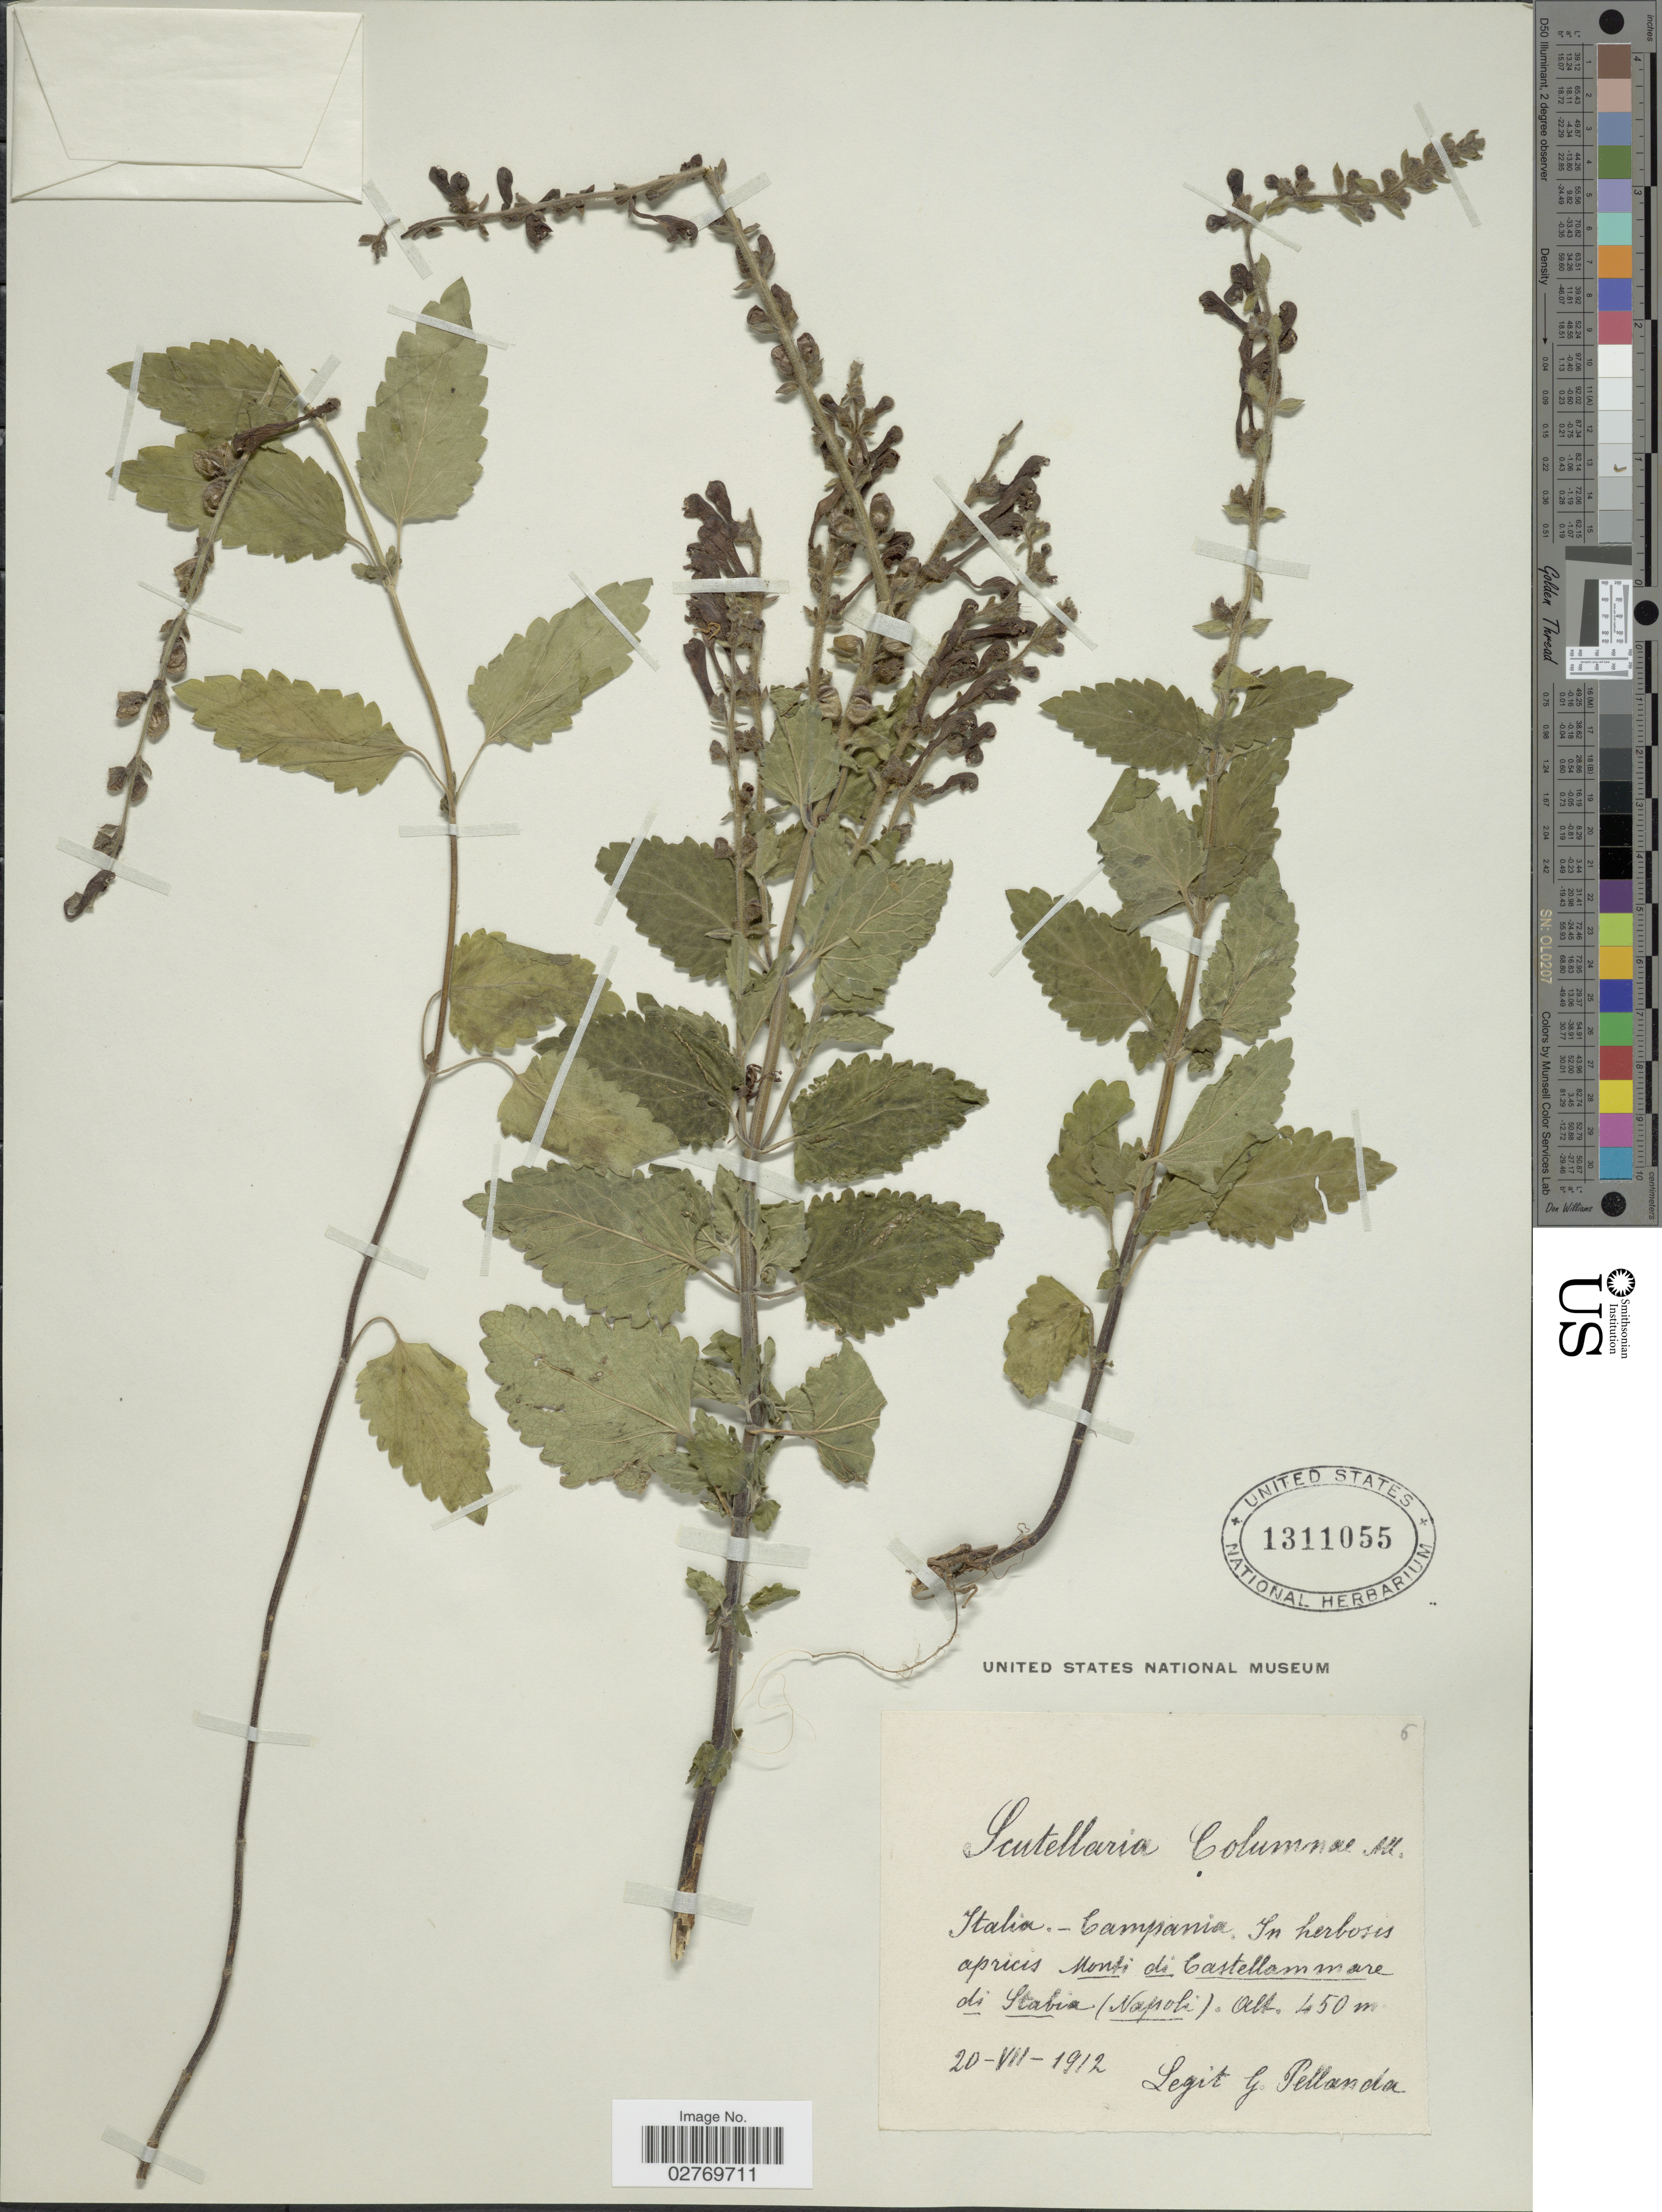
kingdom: Plantae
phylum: Tracheophyta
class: Magnoliopsida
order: Lamiales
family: Lamiaceae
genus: Scutellaria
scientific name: Scutellaria columnae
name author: All.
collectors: G. Pellanda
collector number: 5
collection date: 1912-07-20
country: Italy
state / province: Campania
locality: In herbosis apricis Monti di Castellammare di Stabia (Napoli).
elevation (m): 450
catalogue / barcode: US 1311055